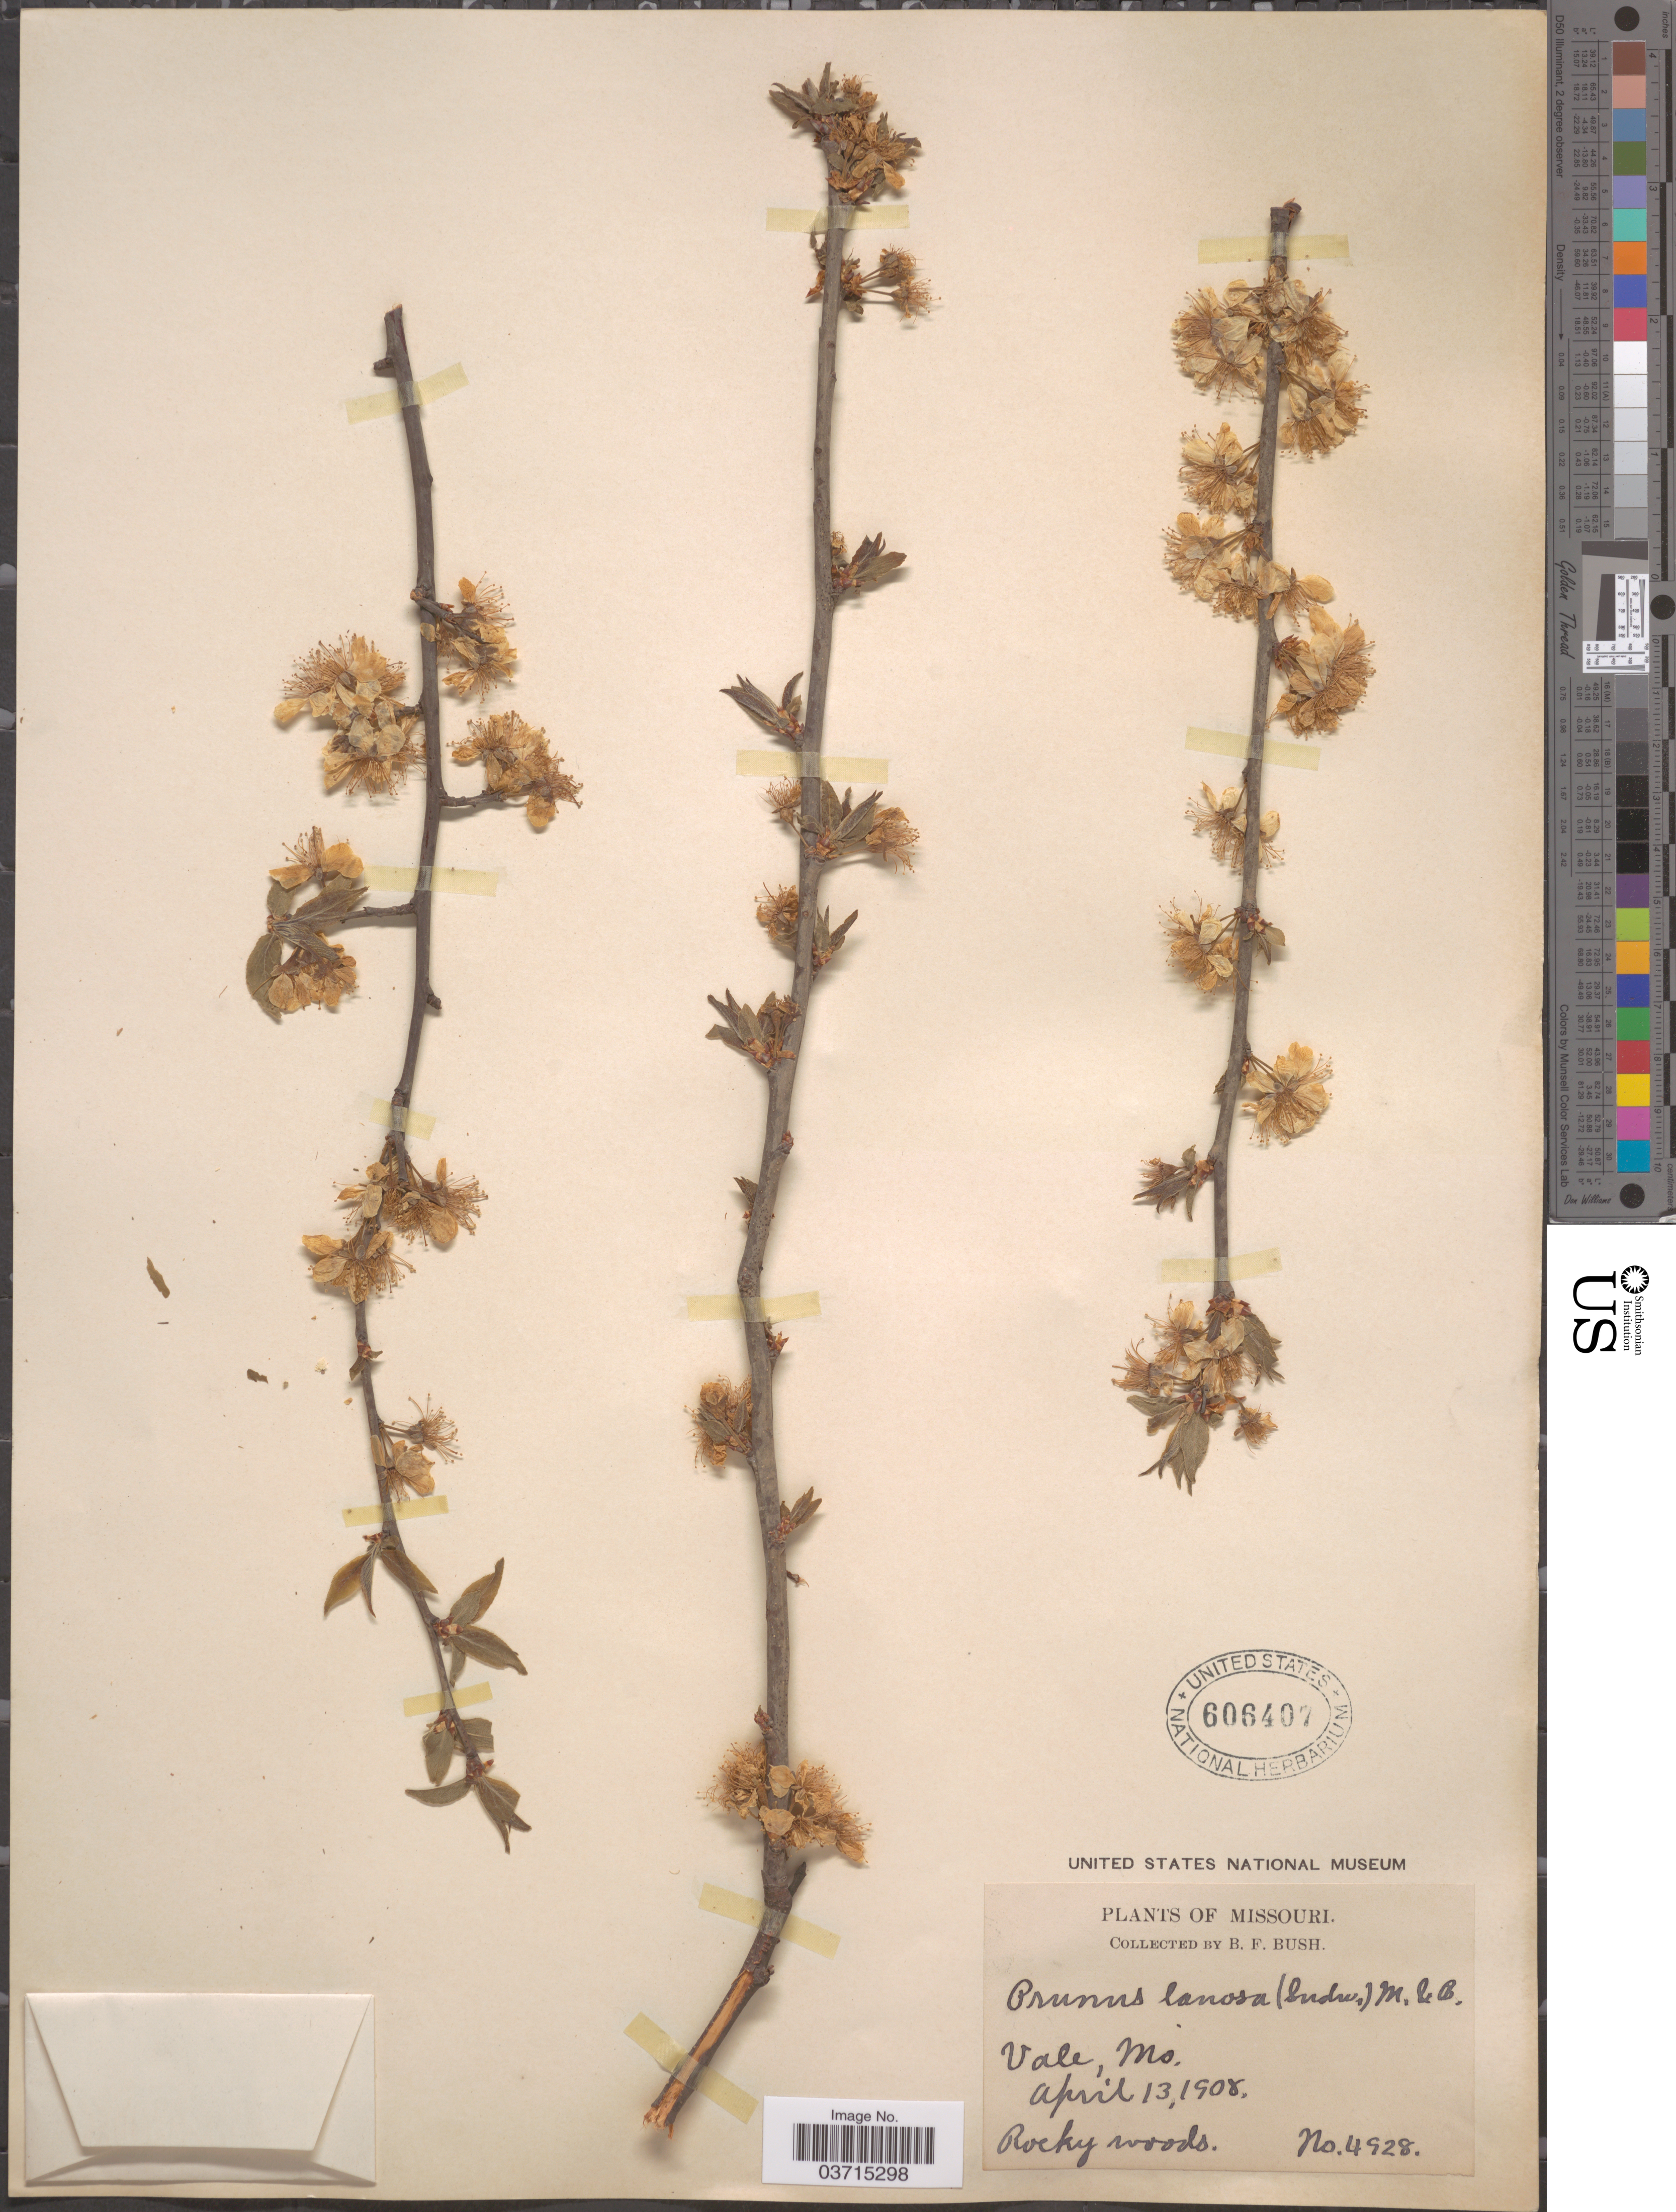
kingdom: Plantae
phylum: Tracheophyta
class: Magnoliopsida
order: Rosales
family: Rosaceae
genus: Prunus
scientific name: Prunus americana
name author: Marshall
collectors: B. F. Bush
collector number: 4928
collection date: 1908-04-13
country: United States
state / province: Missouri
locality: Vale.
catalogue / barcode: US 606407